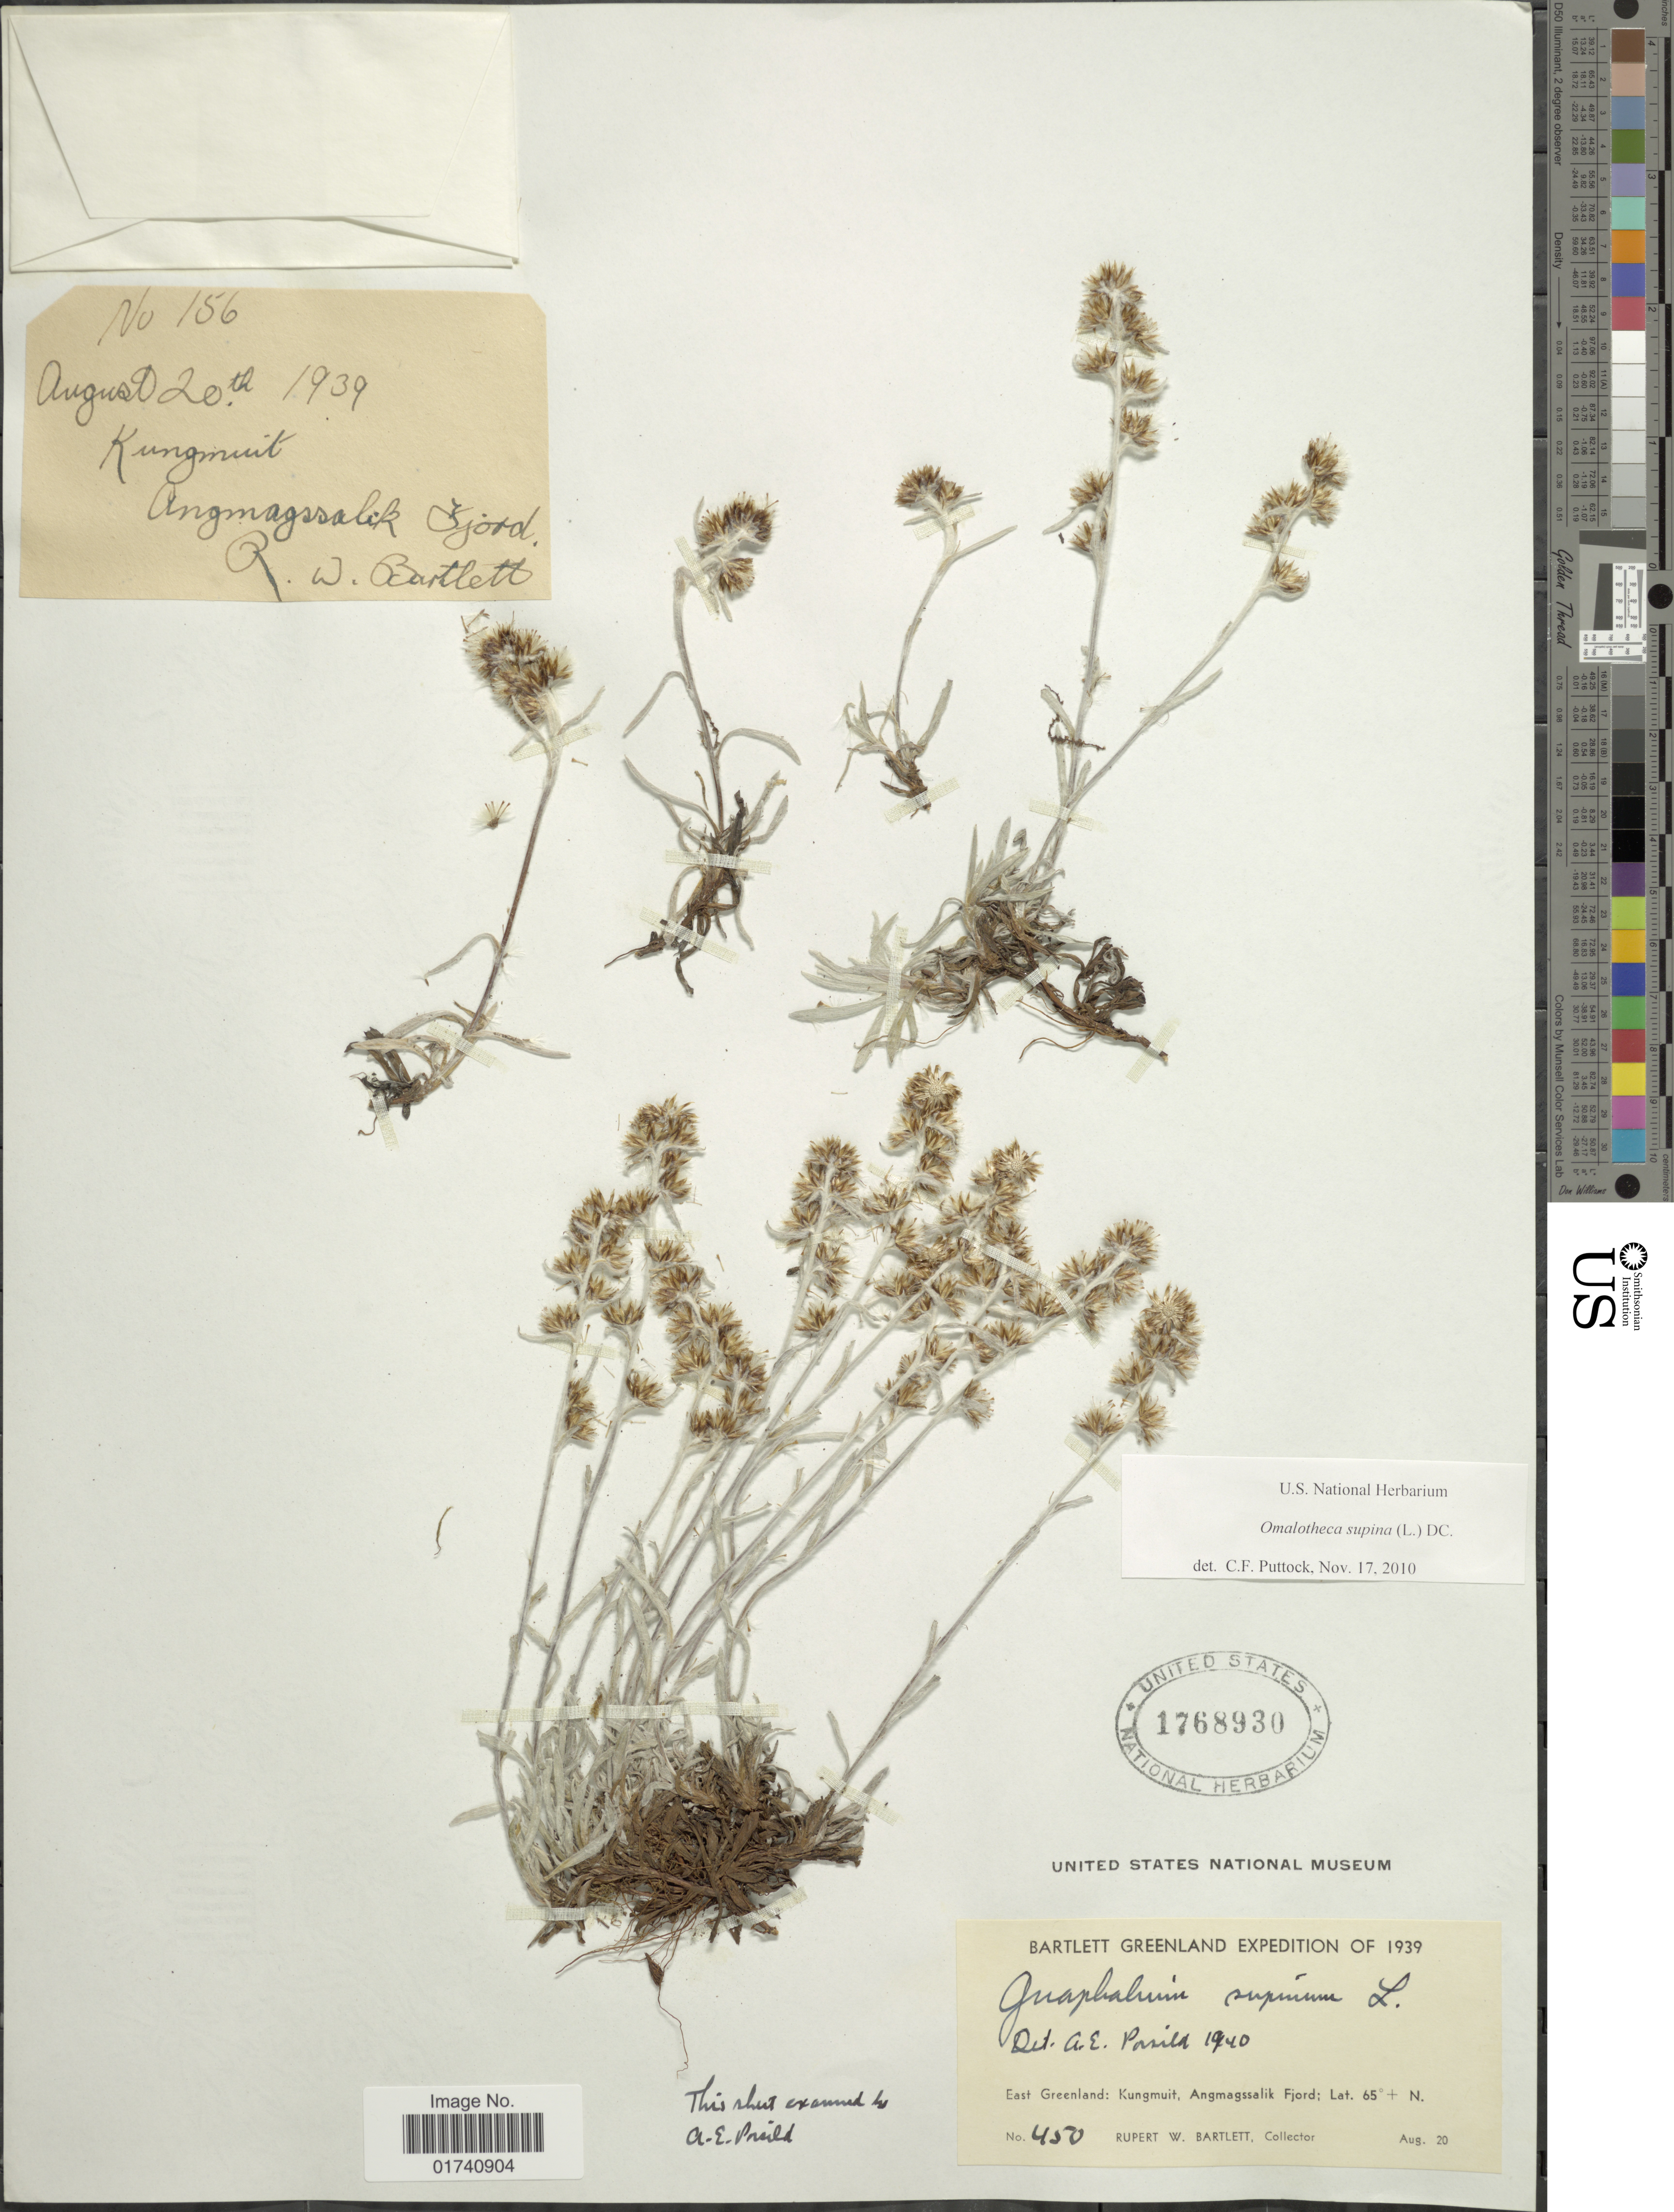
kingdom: Plantae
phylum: Tracheophyta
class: Magnoliopsida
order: Asterales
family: Asteraceae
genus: Omalotheca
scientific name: Omalotheca supina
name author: (L.) DC.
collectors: R. W. Bartlett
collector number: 450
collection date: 1939-08-20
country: Greenland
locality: East Greenland: Kungmuit, Angmagssalik Fjord.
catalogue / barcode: US 1768930